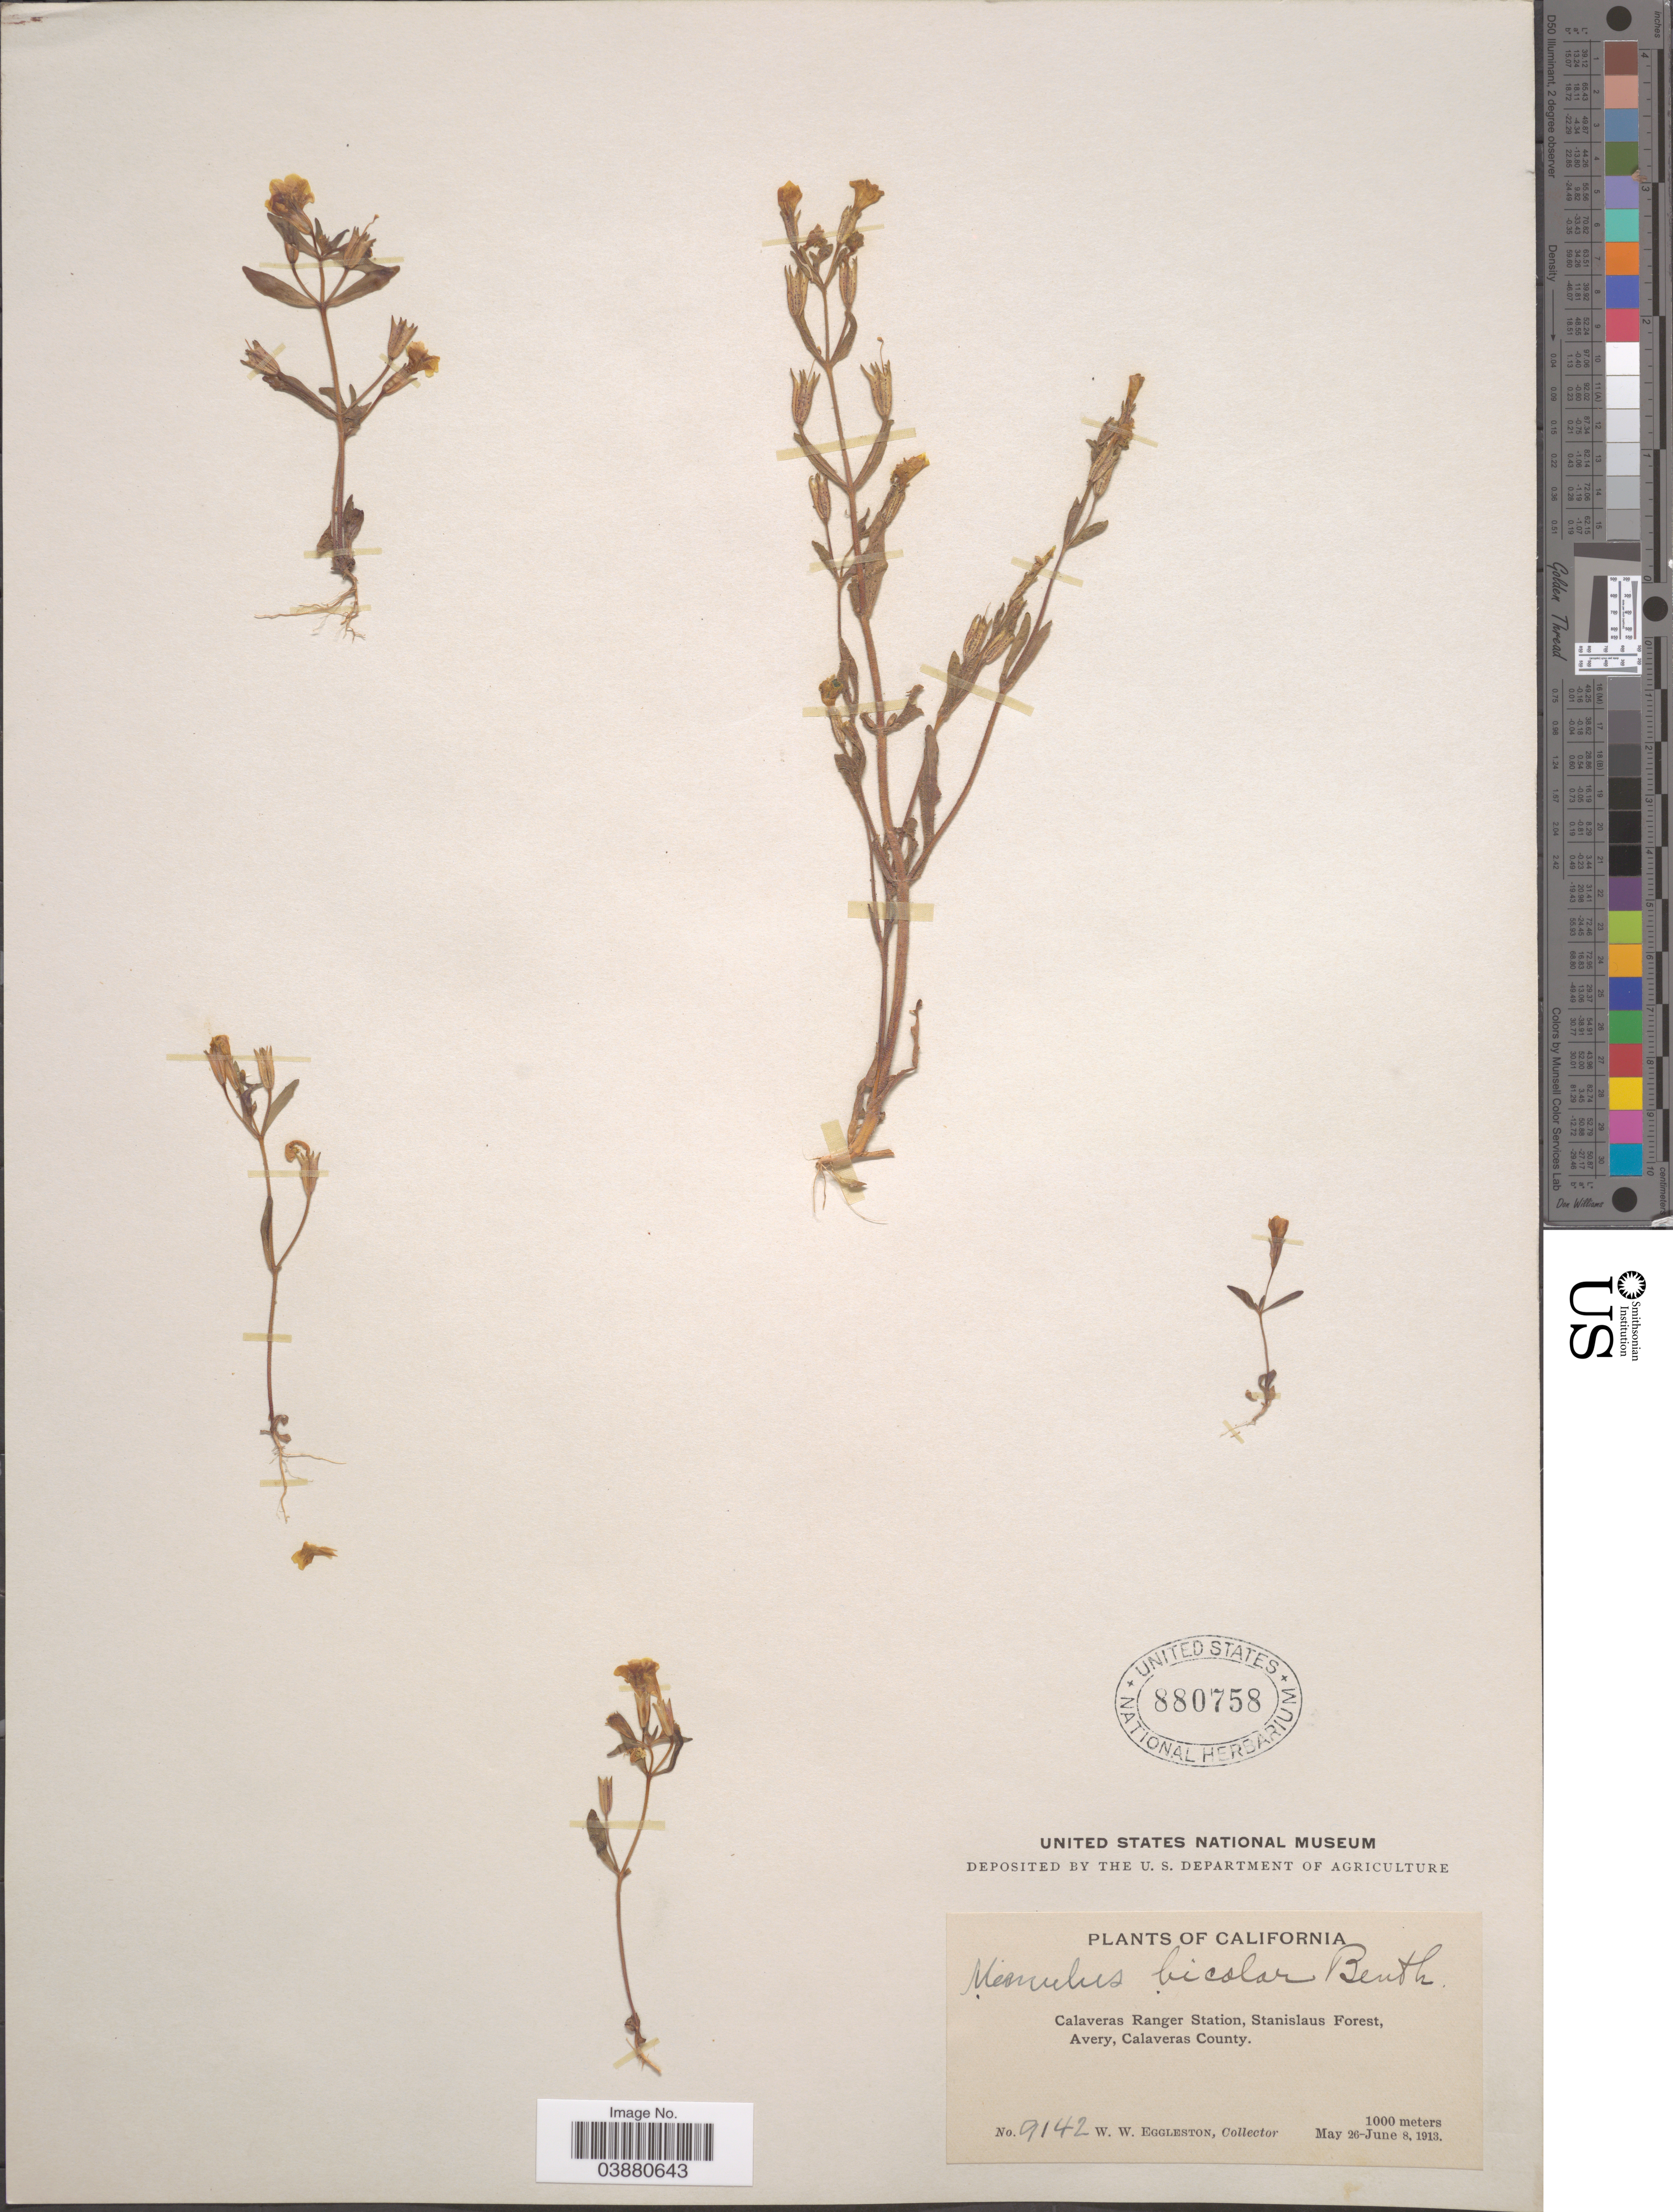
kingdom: Plantae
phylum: Tracheophyta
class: Magnoliopsida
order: Lamiales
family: Phrymaceae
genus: Mimulus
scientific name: Mimulus bicolor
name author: Hartw. ex Benth.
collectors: W. W. Eggleston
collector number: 9142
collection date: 1913-05-26/1913-06-08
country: United States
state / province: California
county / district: Calaveras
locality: Calaveras Ranger Station, Stanislaus Forest, Avery, Calaveras County.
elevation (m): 1000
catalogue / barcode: US 880758